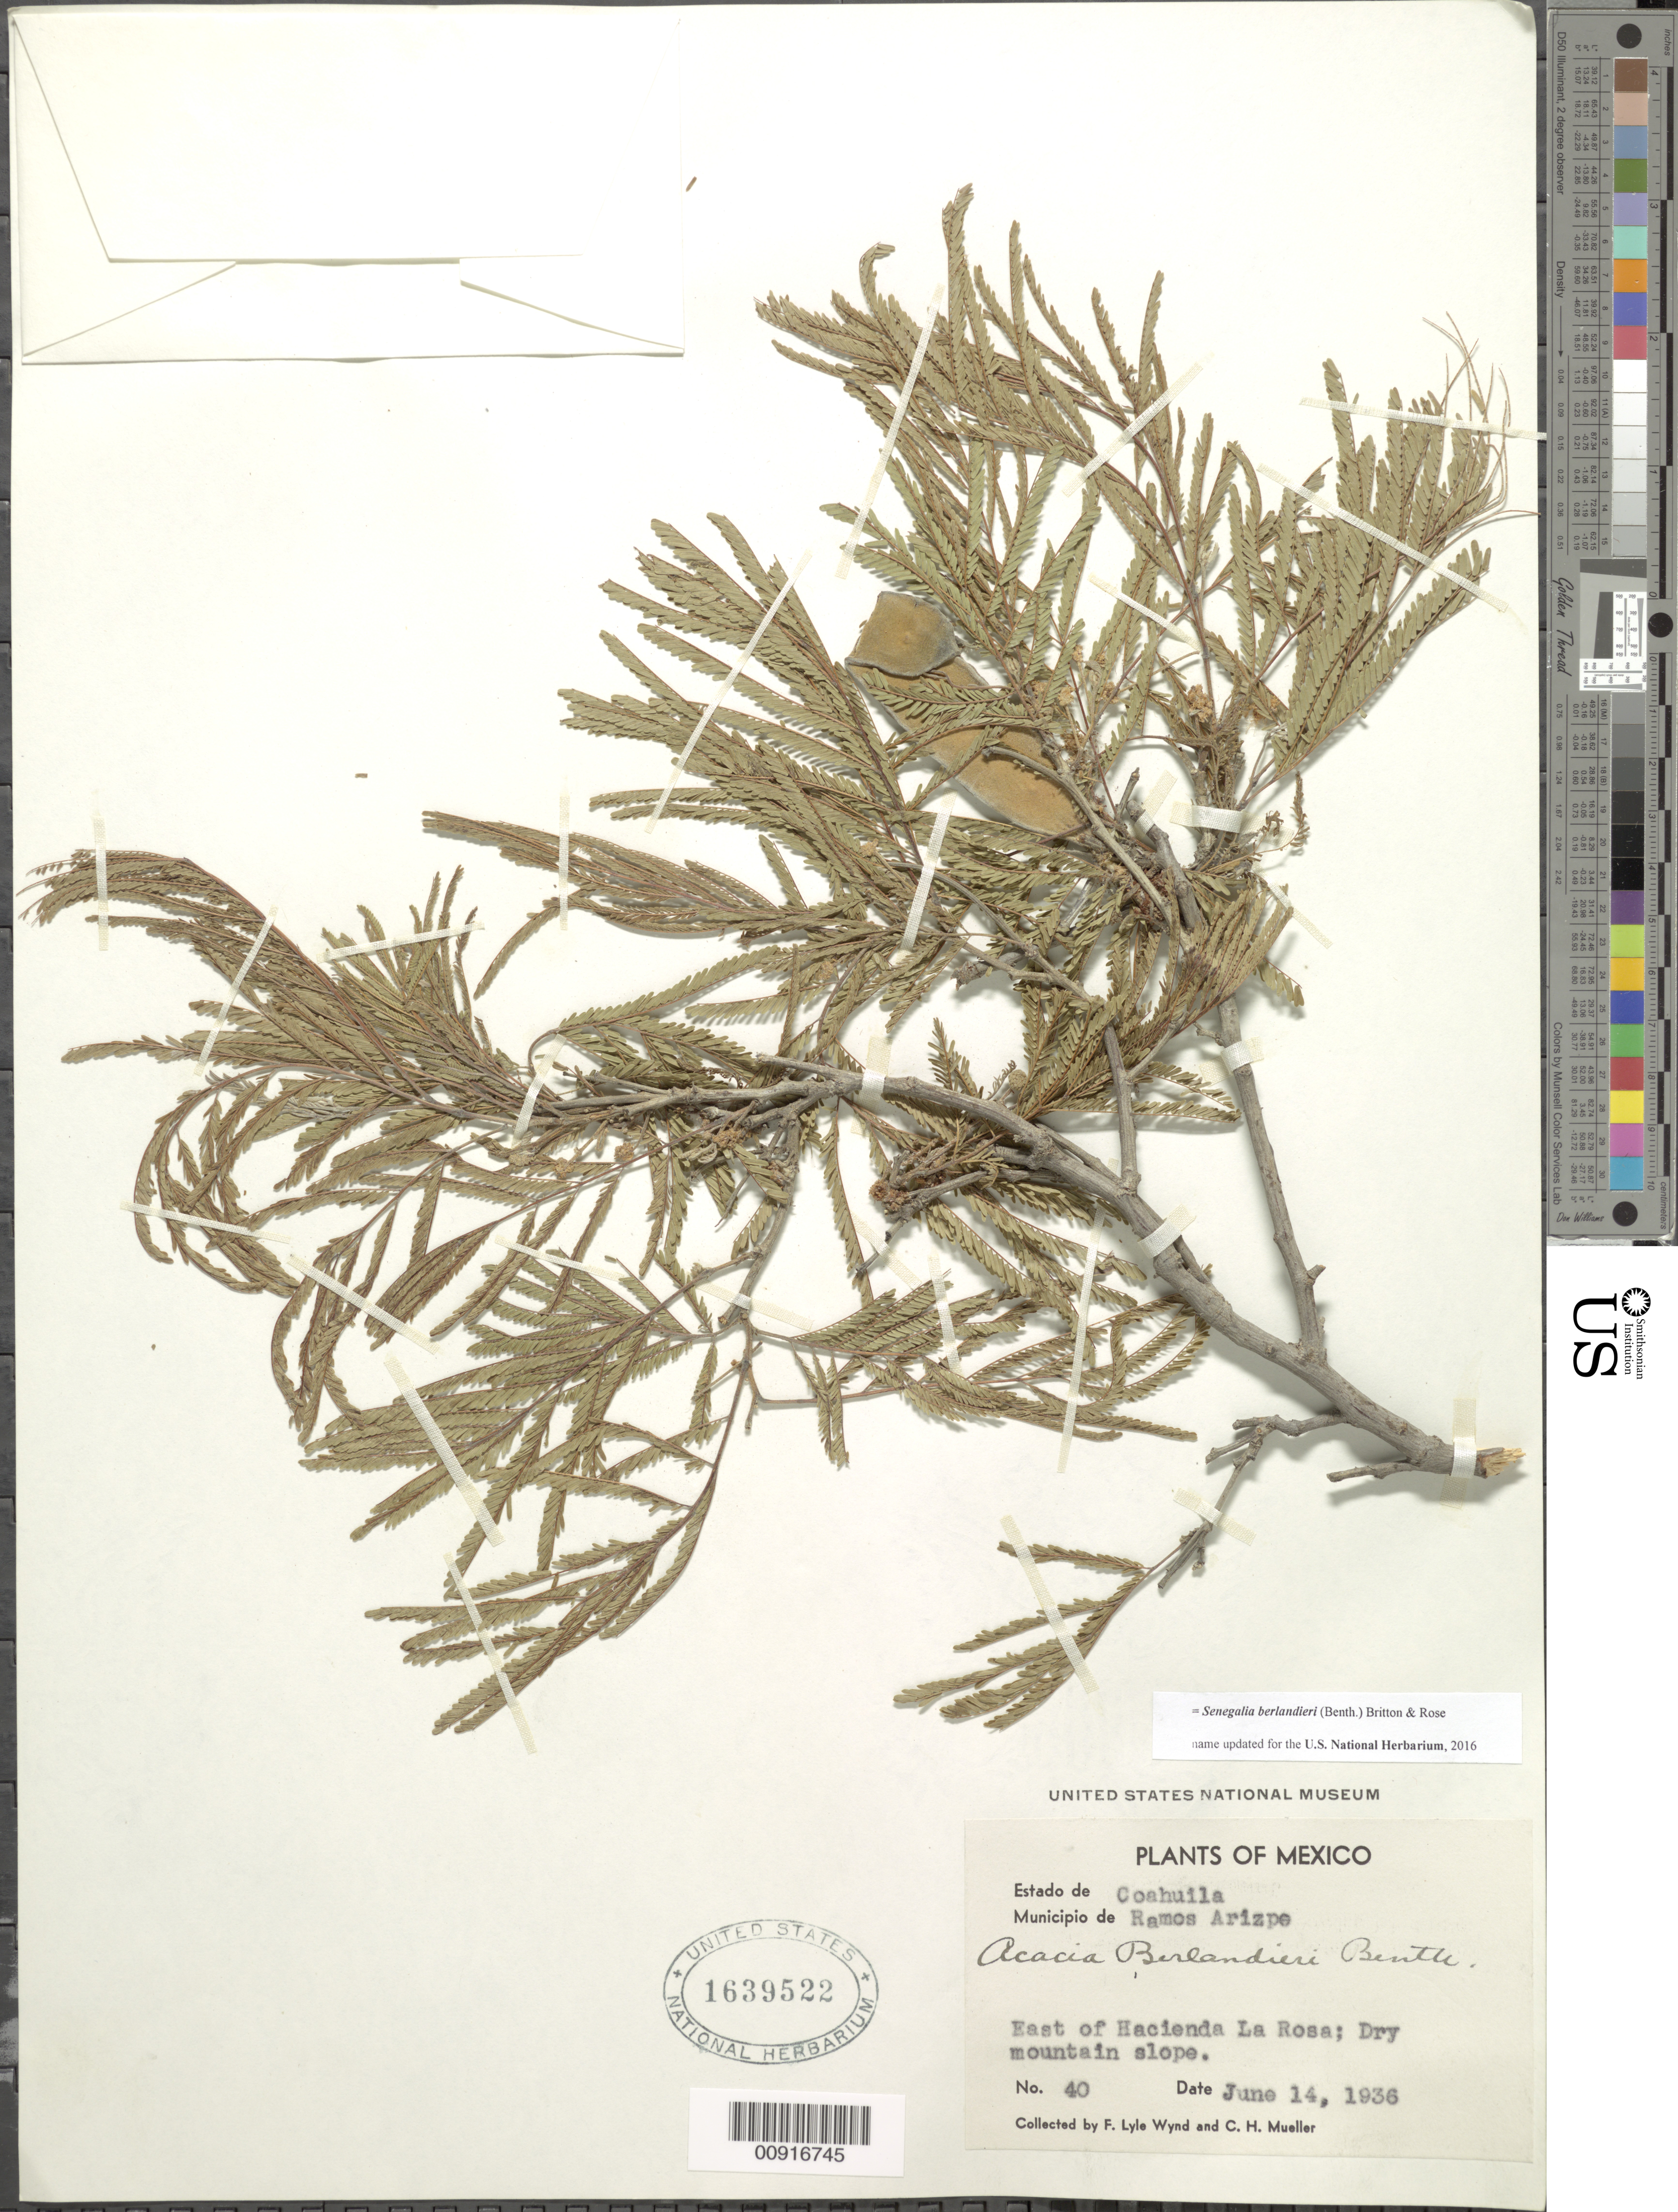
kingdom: Plantae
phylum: Tracheophyta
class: Magnoliopsida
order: Fabales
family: Fabaceae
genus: Senegalia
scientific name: Senegalia berlandieri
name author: (Benth.) Britton & Rose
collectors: F. L. Wynd & C. H. Mueller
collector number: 40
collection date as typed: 14 Jun 1936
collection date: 1936-06-14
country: Mexico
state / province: Coahuila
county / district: Ramos Arizpe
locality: Estado de Coahuila, Municipio de Ramos Arizpe, East of Hacienda La Rosa.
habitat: Dry mountain slope.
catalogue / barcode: US 1639522